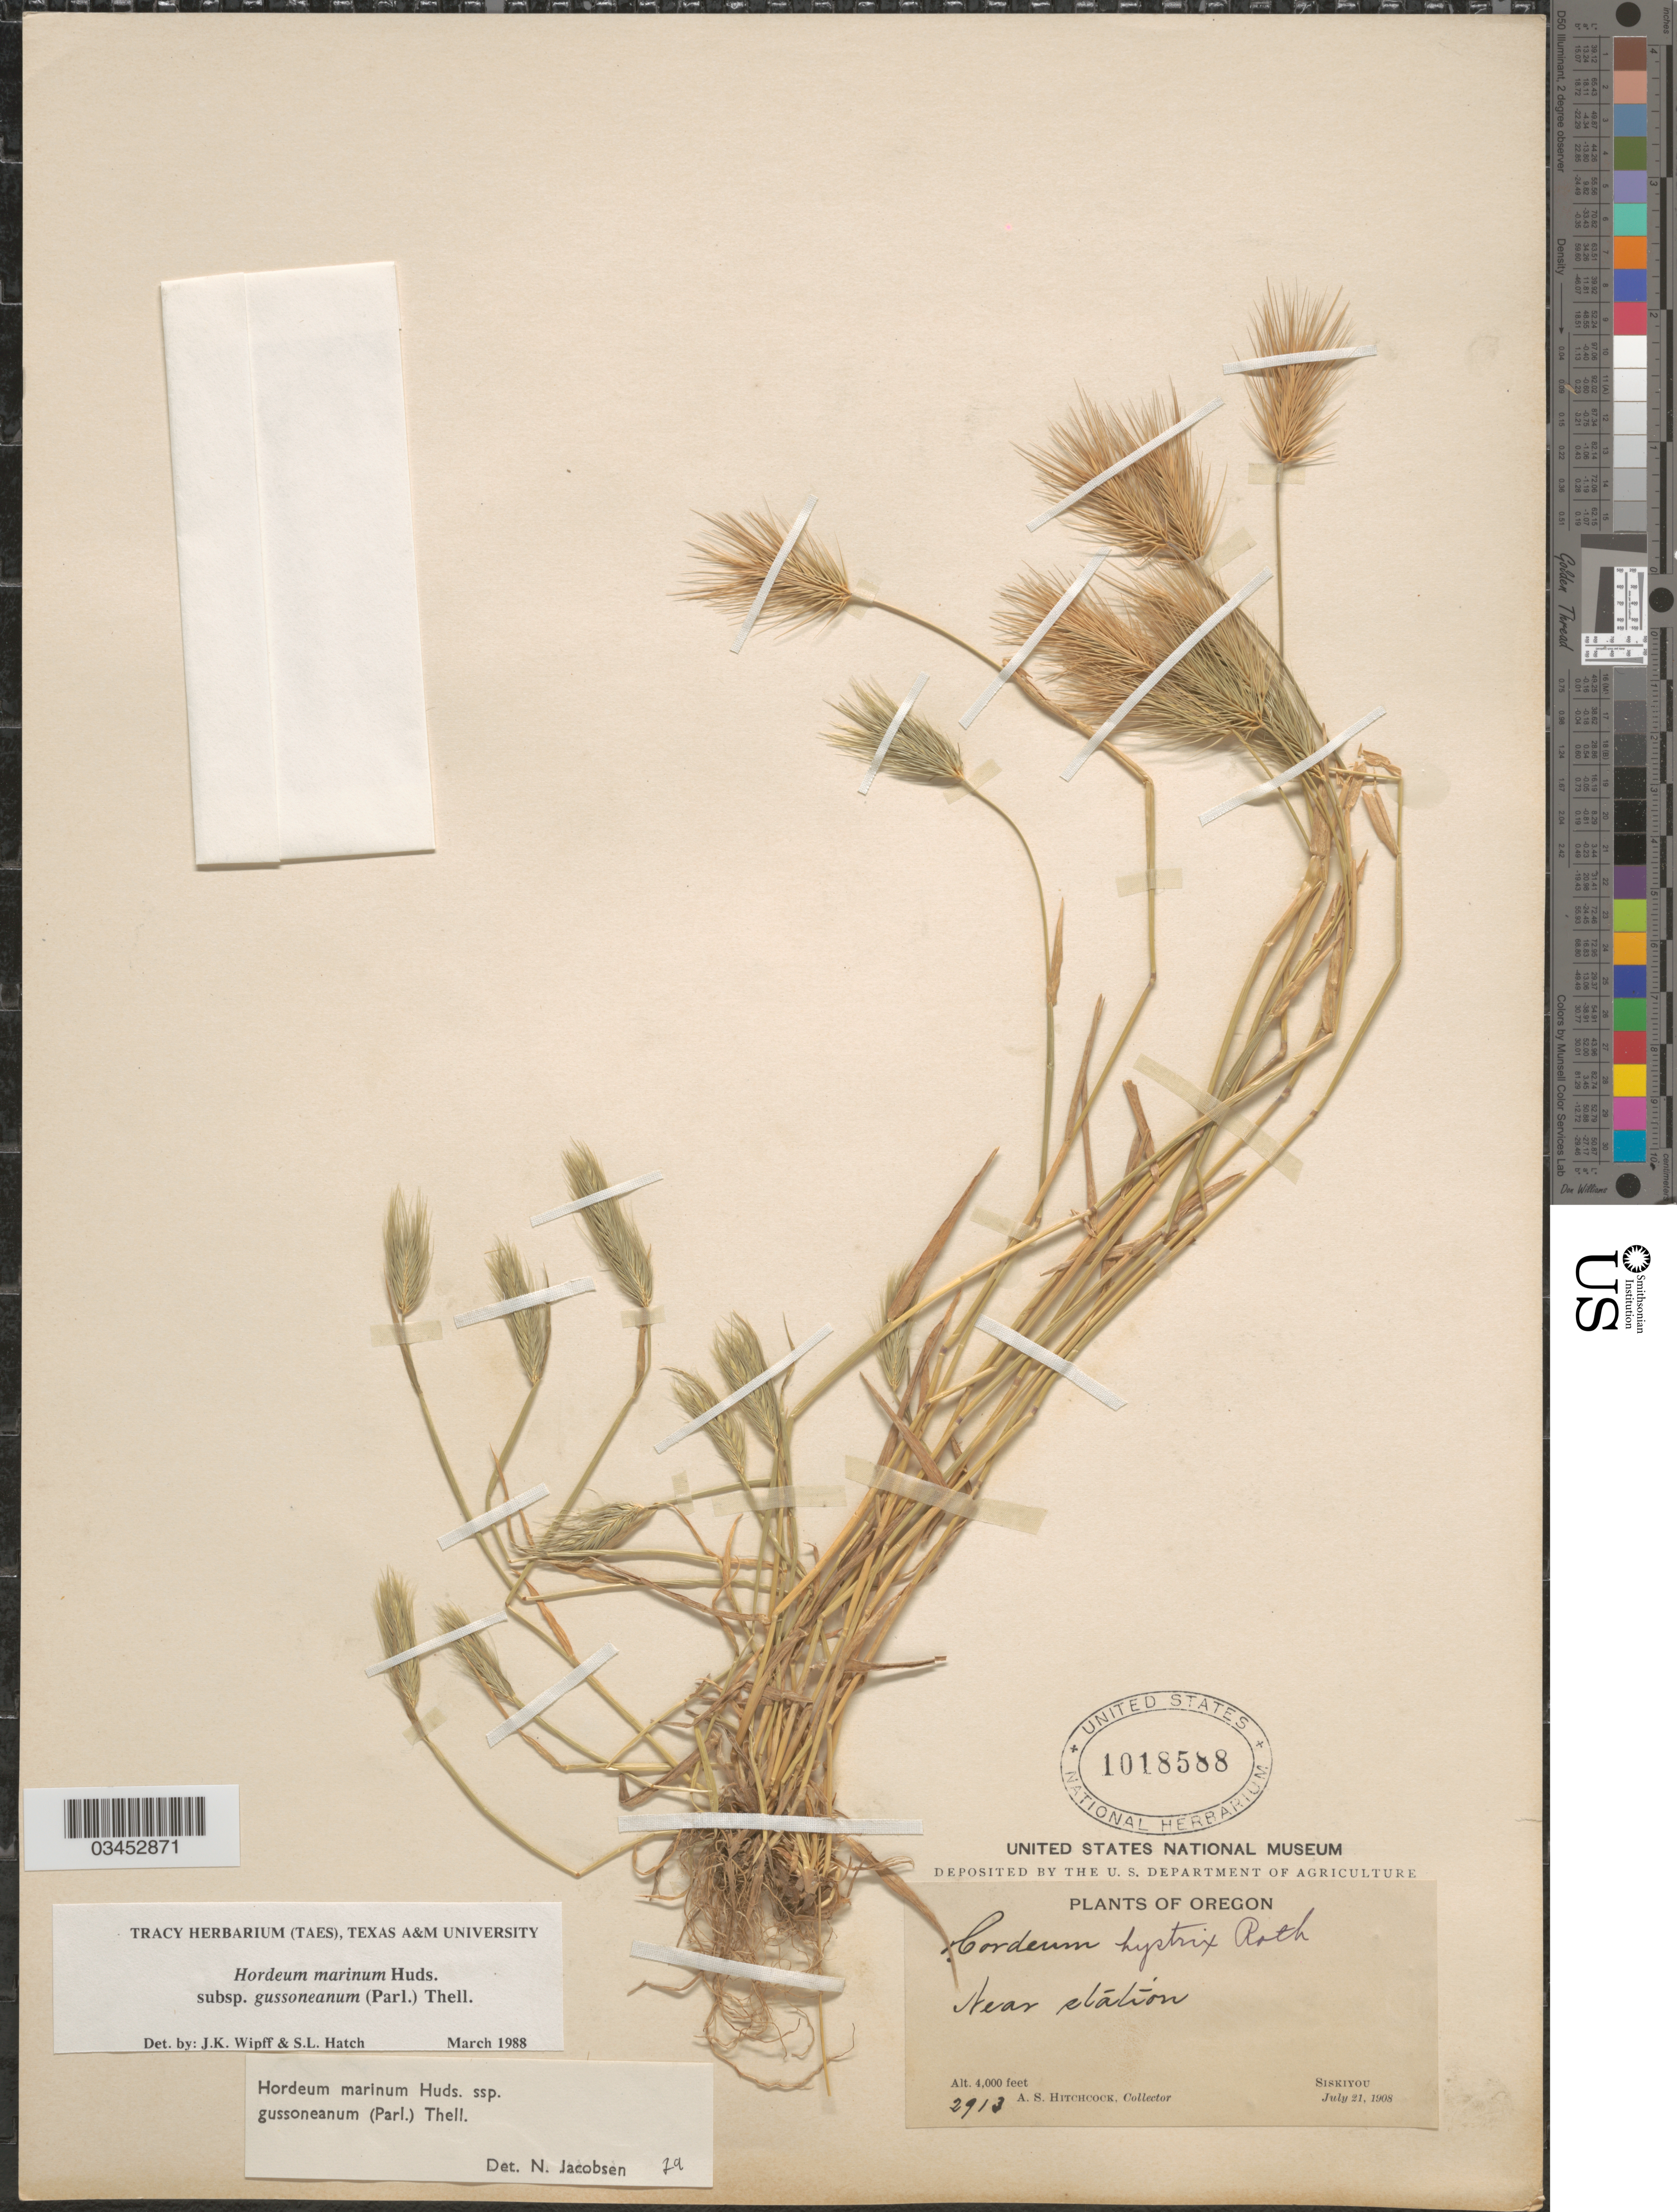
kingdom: Plantae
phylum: Tracheophyta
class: Liliopsida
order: Poales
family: Poaceae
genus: Hordeum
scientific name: Hordeum marinum subsp. gussoneanum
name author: (Parl.) Thell.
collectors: A. S. Hitchcock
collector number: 2913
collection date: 1908-07-21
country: United States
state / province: Oregon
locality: Near station. Siskiyou.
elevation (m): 1219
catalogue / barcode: US 1018588